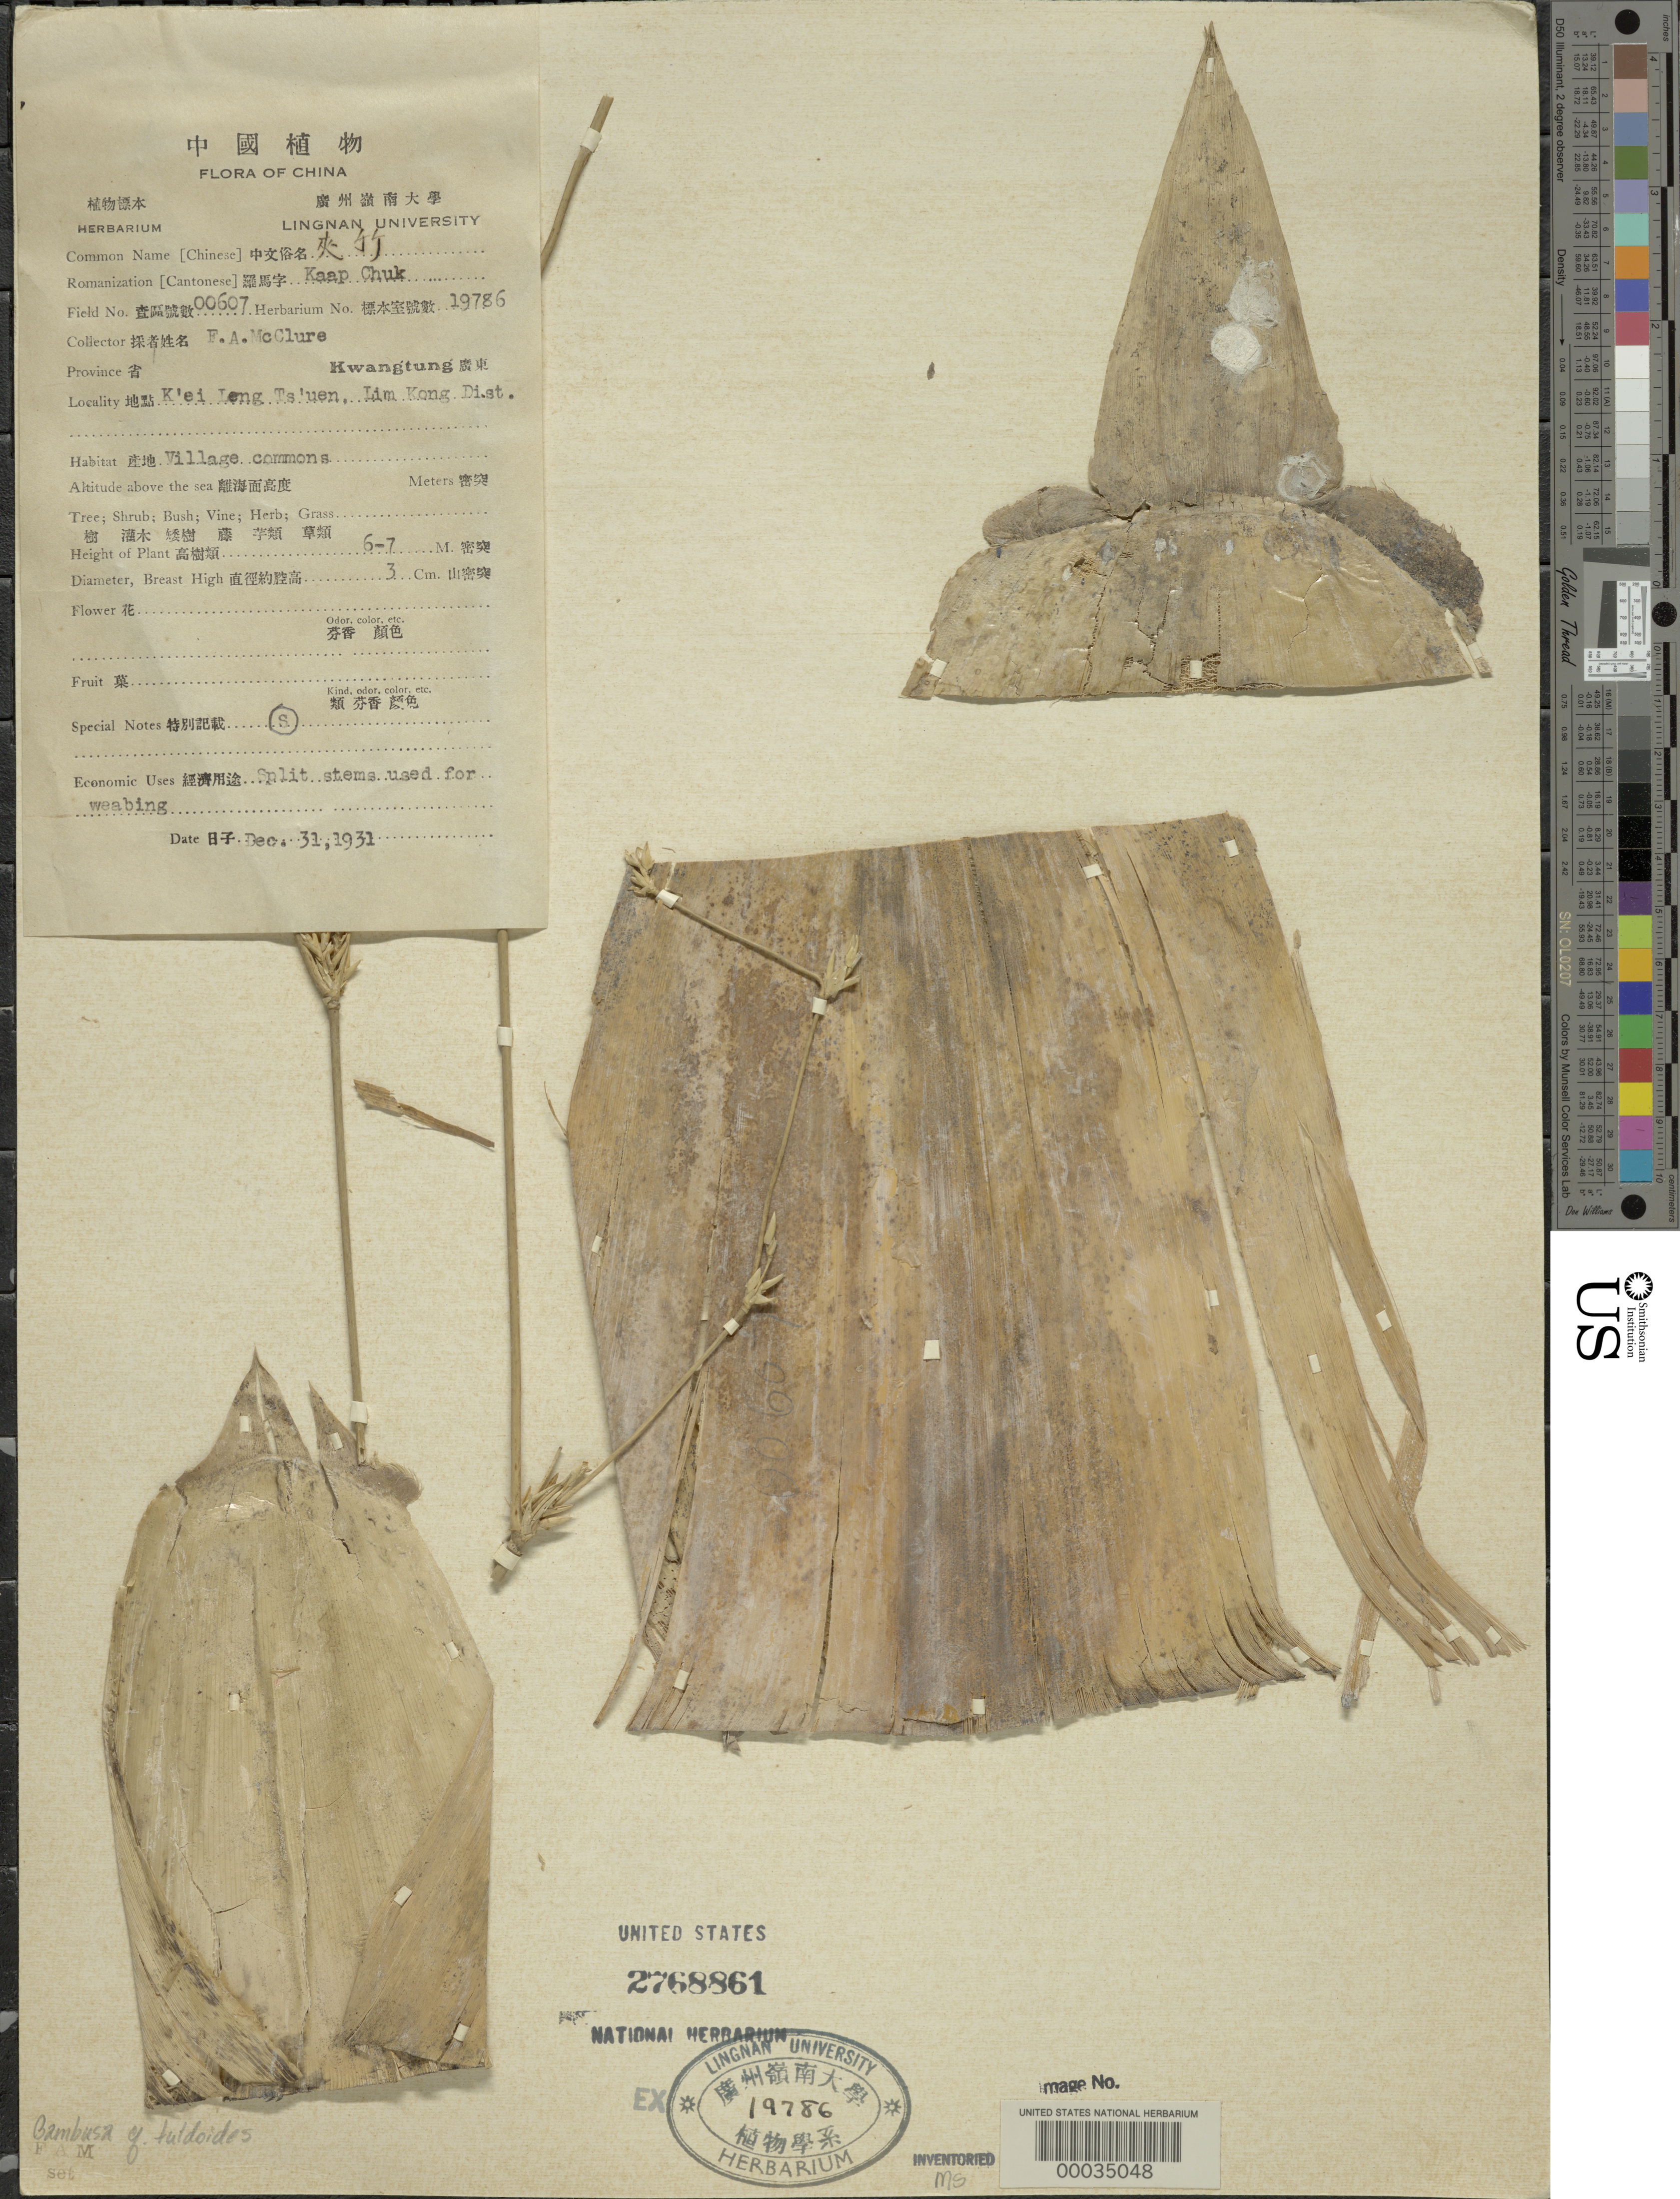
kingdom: Plantae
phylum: Tracheophyta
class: Liliopsida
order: Poales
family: Poaceae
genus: Bambusa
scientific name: Bambusa tuldoides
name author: Munro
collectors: F. A. McClure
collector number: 607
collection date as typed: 31 Dec 1931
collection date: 1931-12-31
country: China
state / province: Jiangxi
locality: K'ei leng ts'uen, lim kong dist.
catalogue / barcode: US 2768861